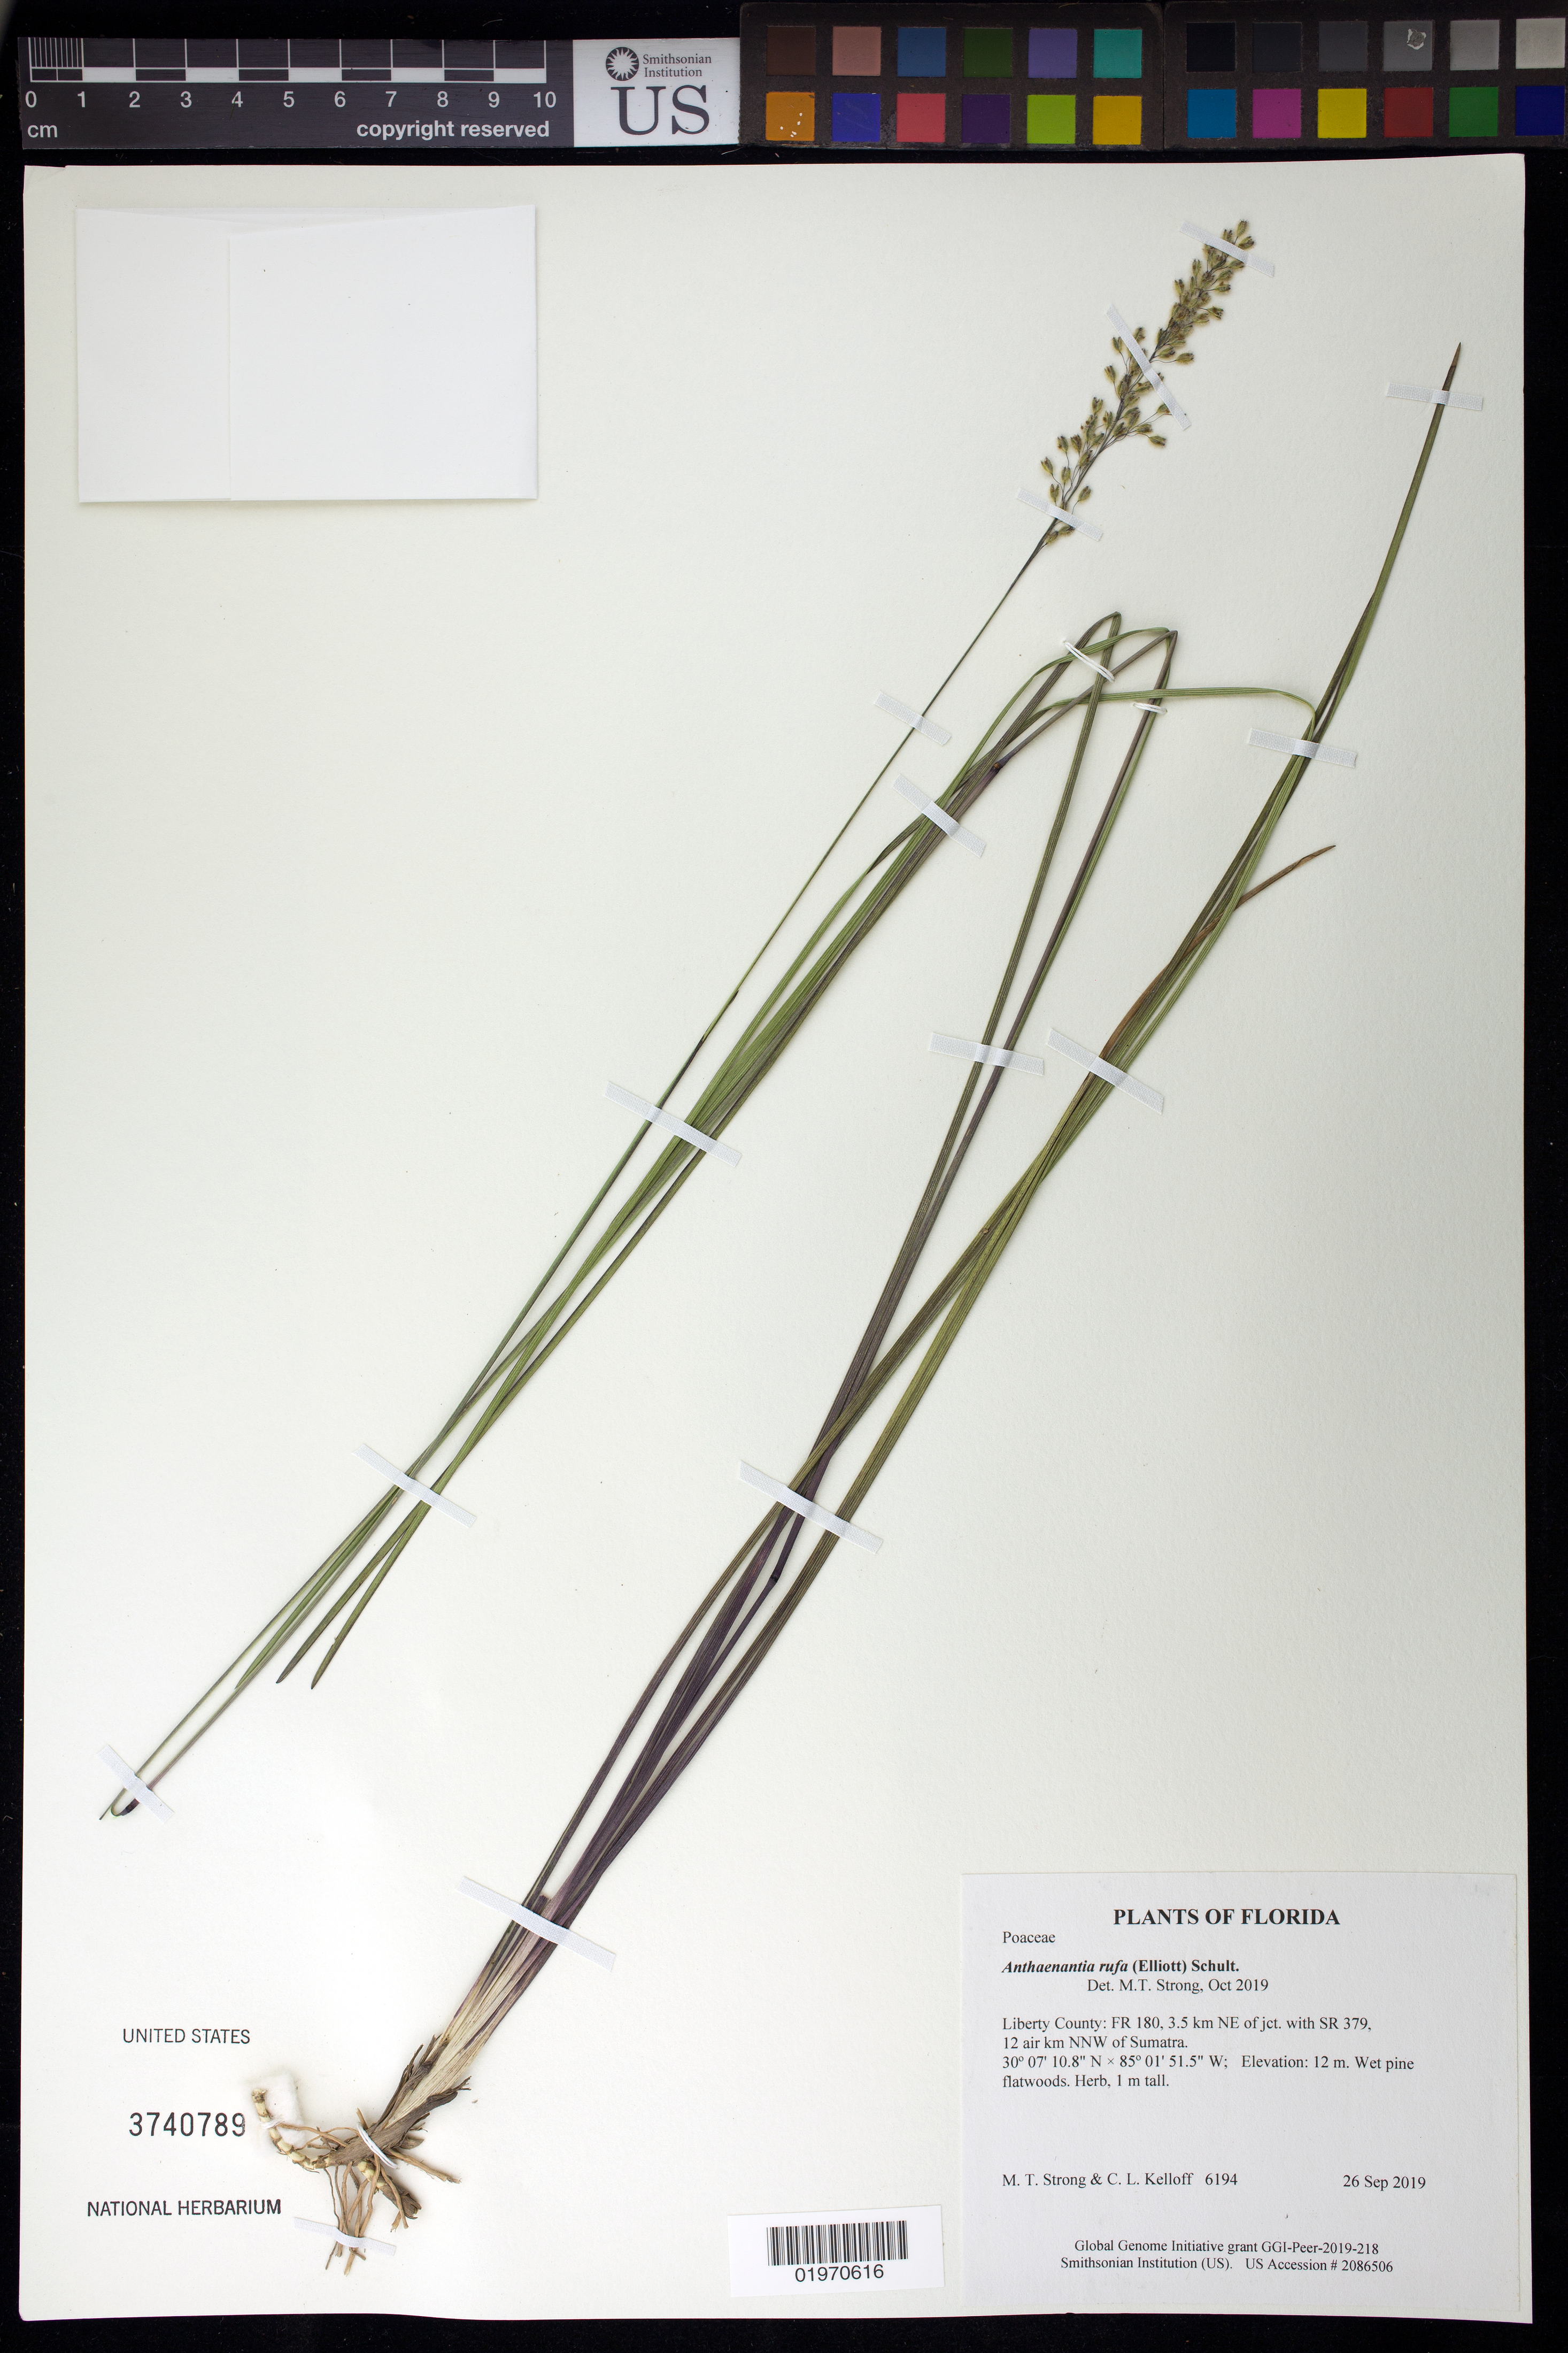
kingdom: Plantae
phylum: Tracheophyta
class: Liliopsida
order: Poales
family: Poaceae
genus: Anthaenantia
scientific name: Anthaenantia rufa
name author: (Elliott) Schult.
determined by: Strong, Mark T., (BOT), Smithsonian Institution - National Museum of Natural History (UNITED STATES)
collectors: M. T. Strong & C. L. Kelloff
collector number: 6194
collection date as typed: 26 Sep 2019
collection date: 2019-09-26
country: United States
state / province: Florida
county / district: Liberty County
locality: FR 180, 3.5 km NE of jct. with SR 379, 12 air km NNW of Sumatra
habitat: Wet pine flatwoods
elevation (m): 12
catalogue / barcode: US 3740789